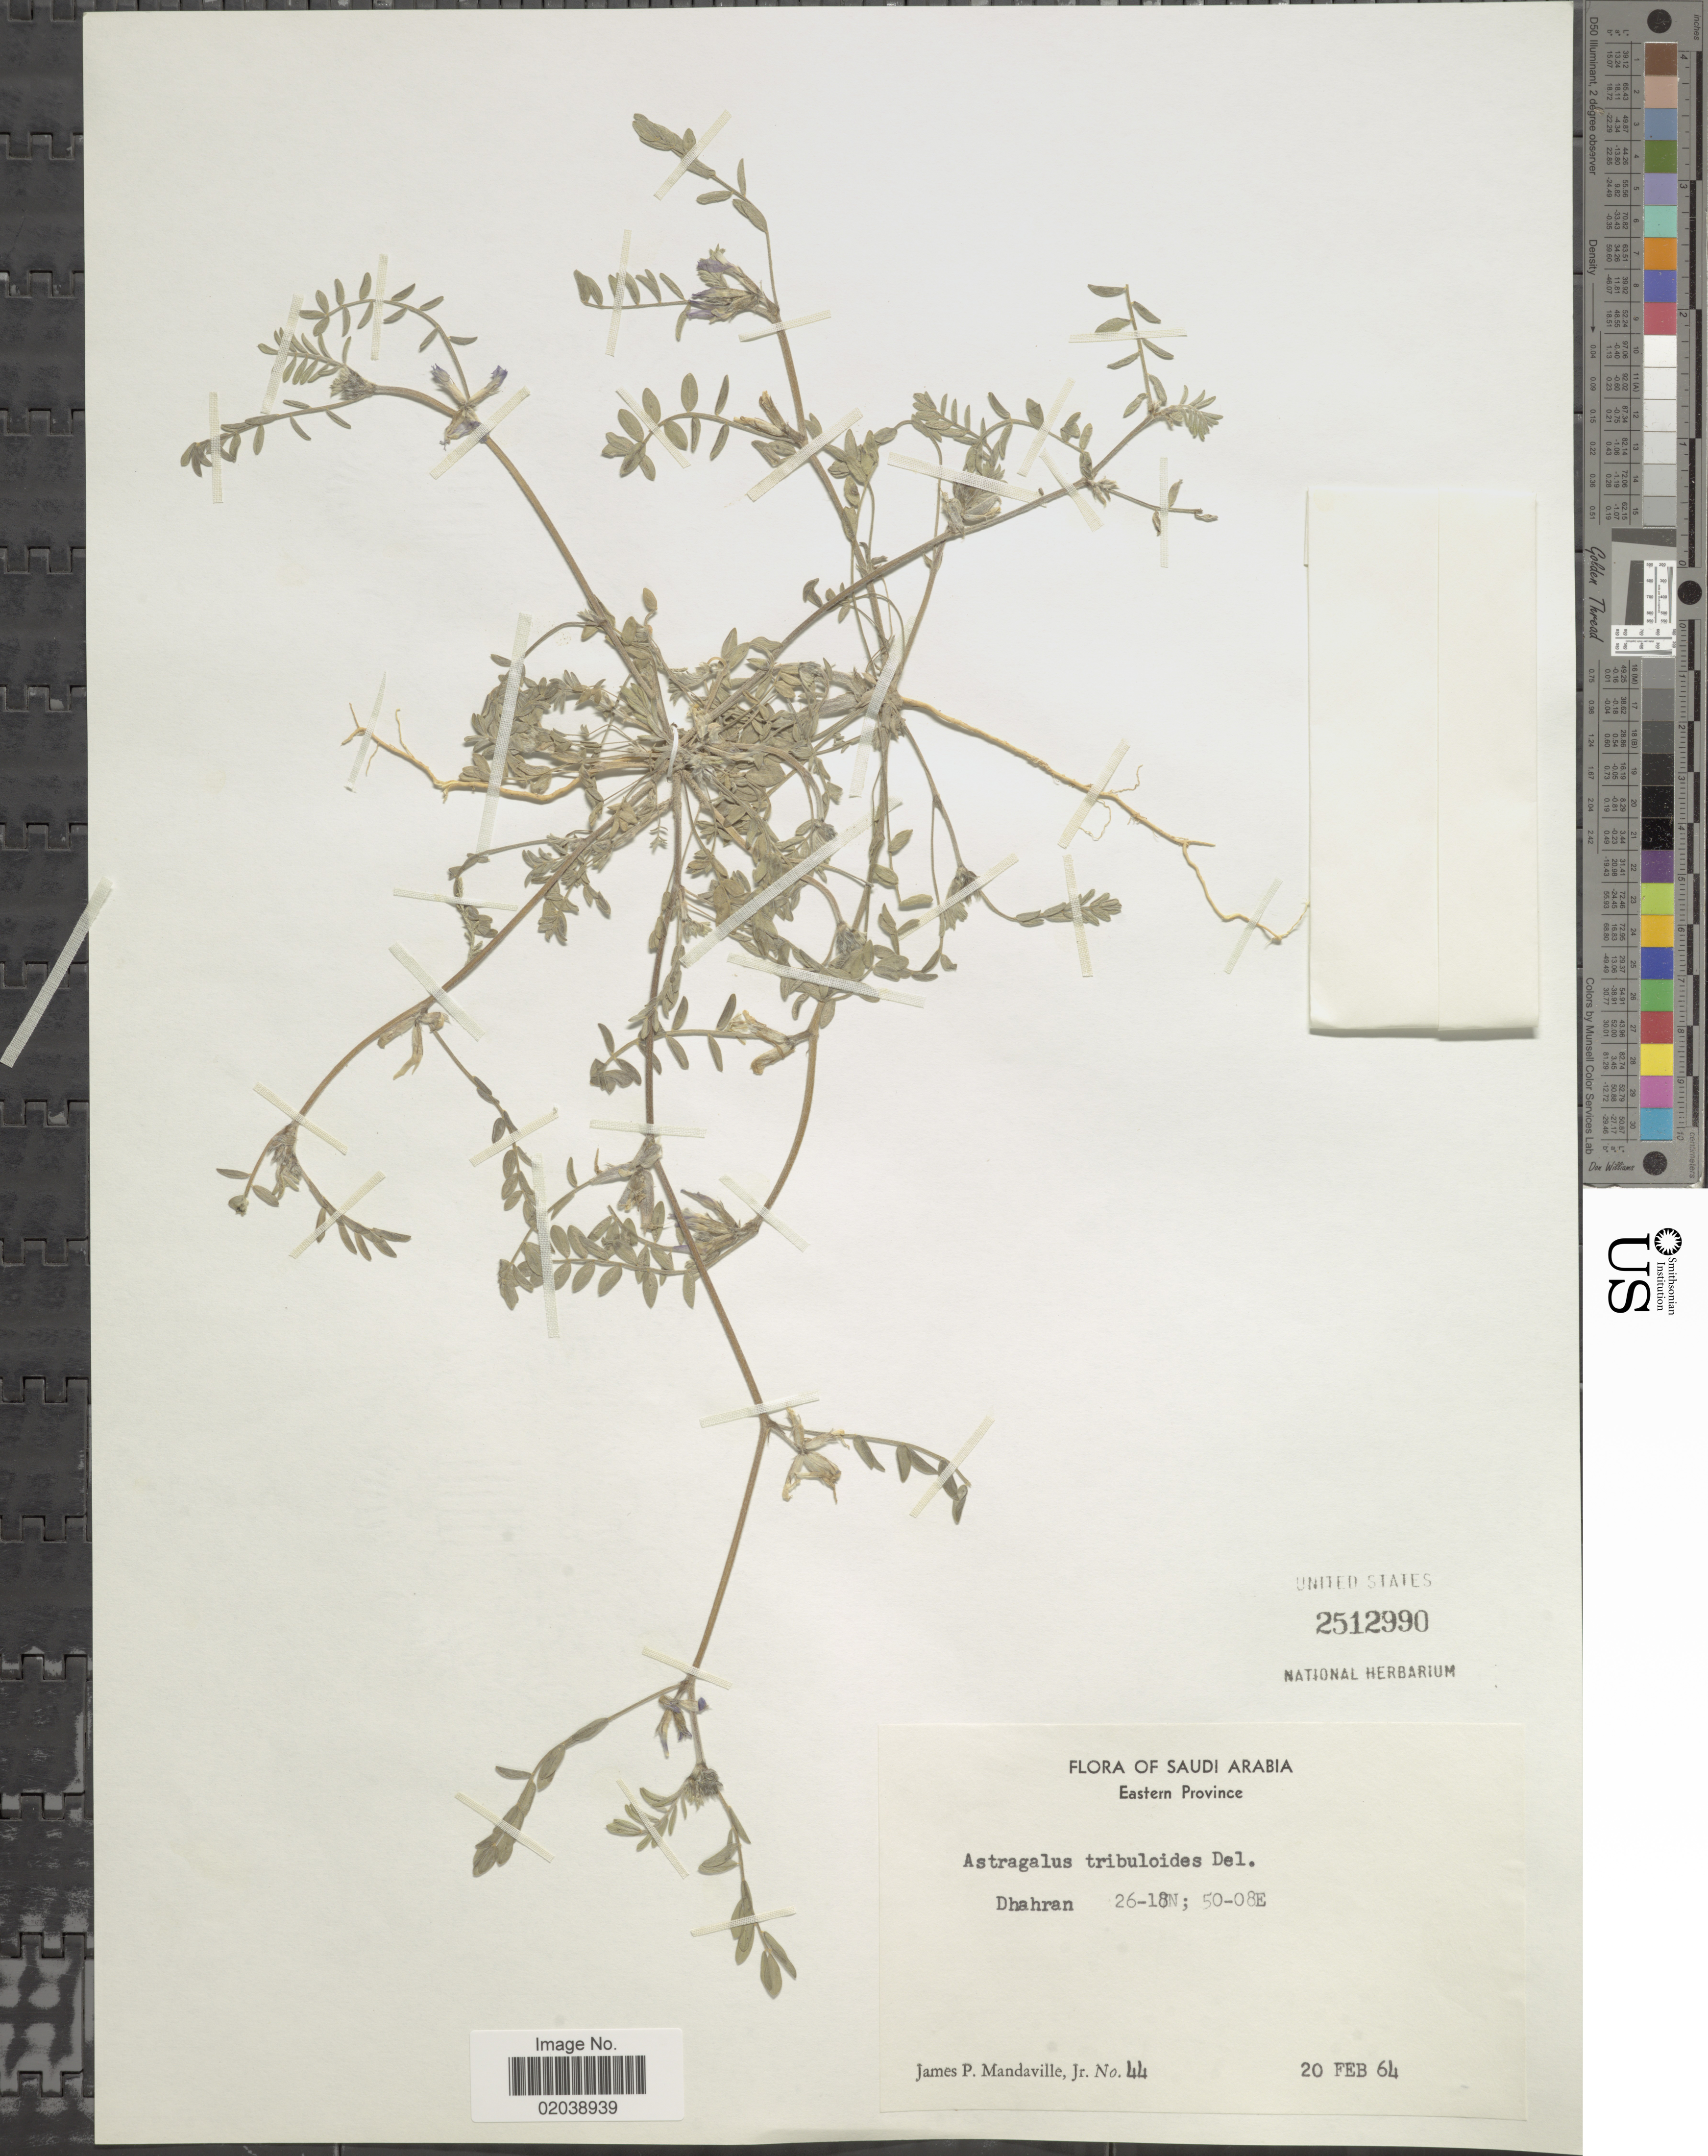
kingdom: Plantae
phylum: Tracheophyta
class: Magnoliopsida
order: Fabales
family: Fabaceae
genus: Astragalus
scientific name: Astragalus tribuloides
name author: Delile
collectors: J. Mandaville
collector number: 44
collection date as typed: Transcribed d/m/y: 20/2/64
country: Saudi Arabia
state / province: Ash Sharqiyah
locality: Saudi Arabia, Eastern Province, Dhahran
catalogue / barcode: US 2512990